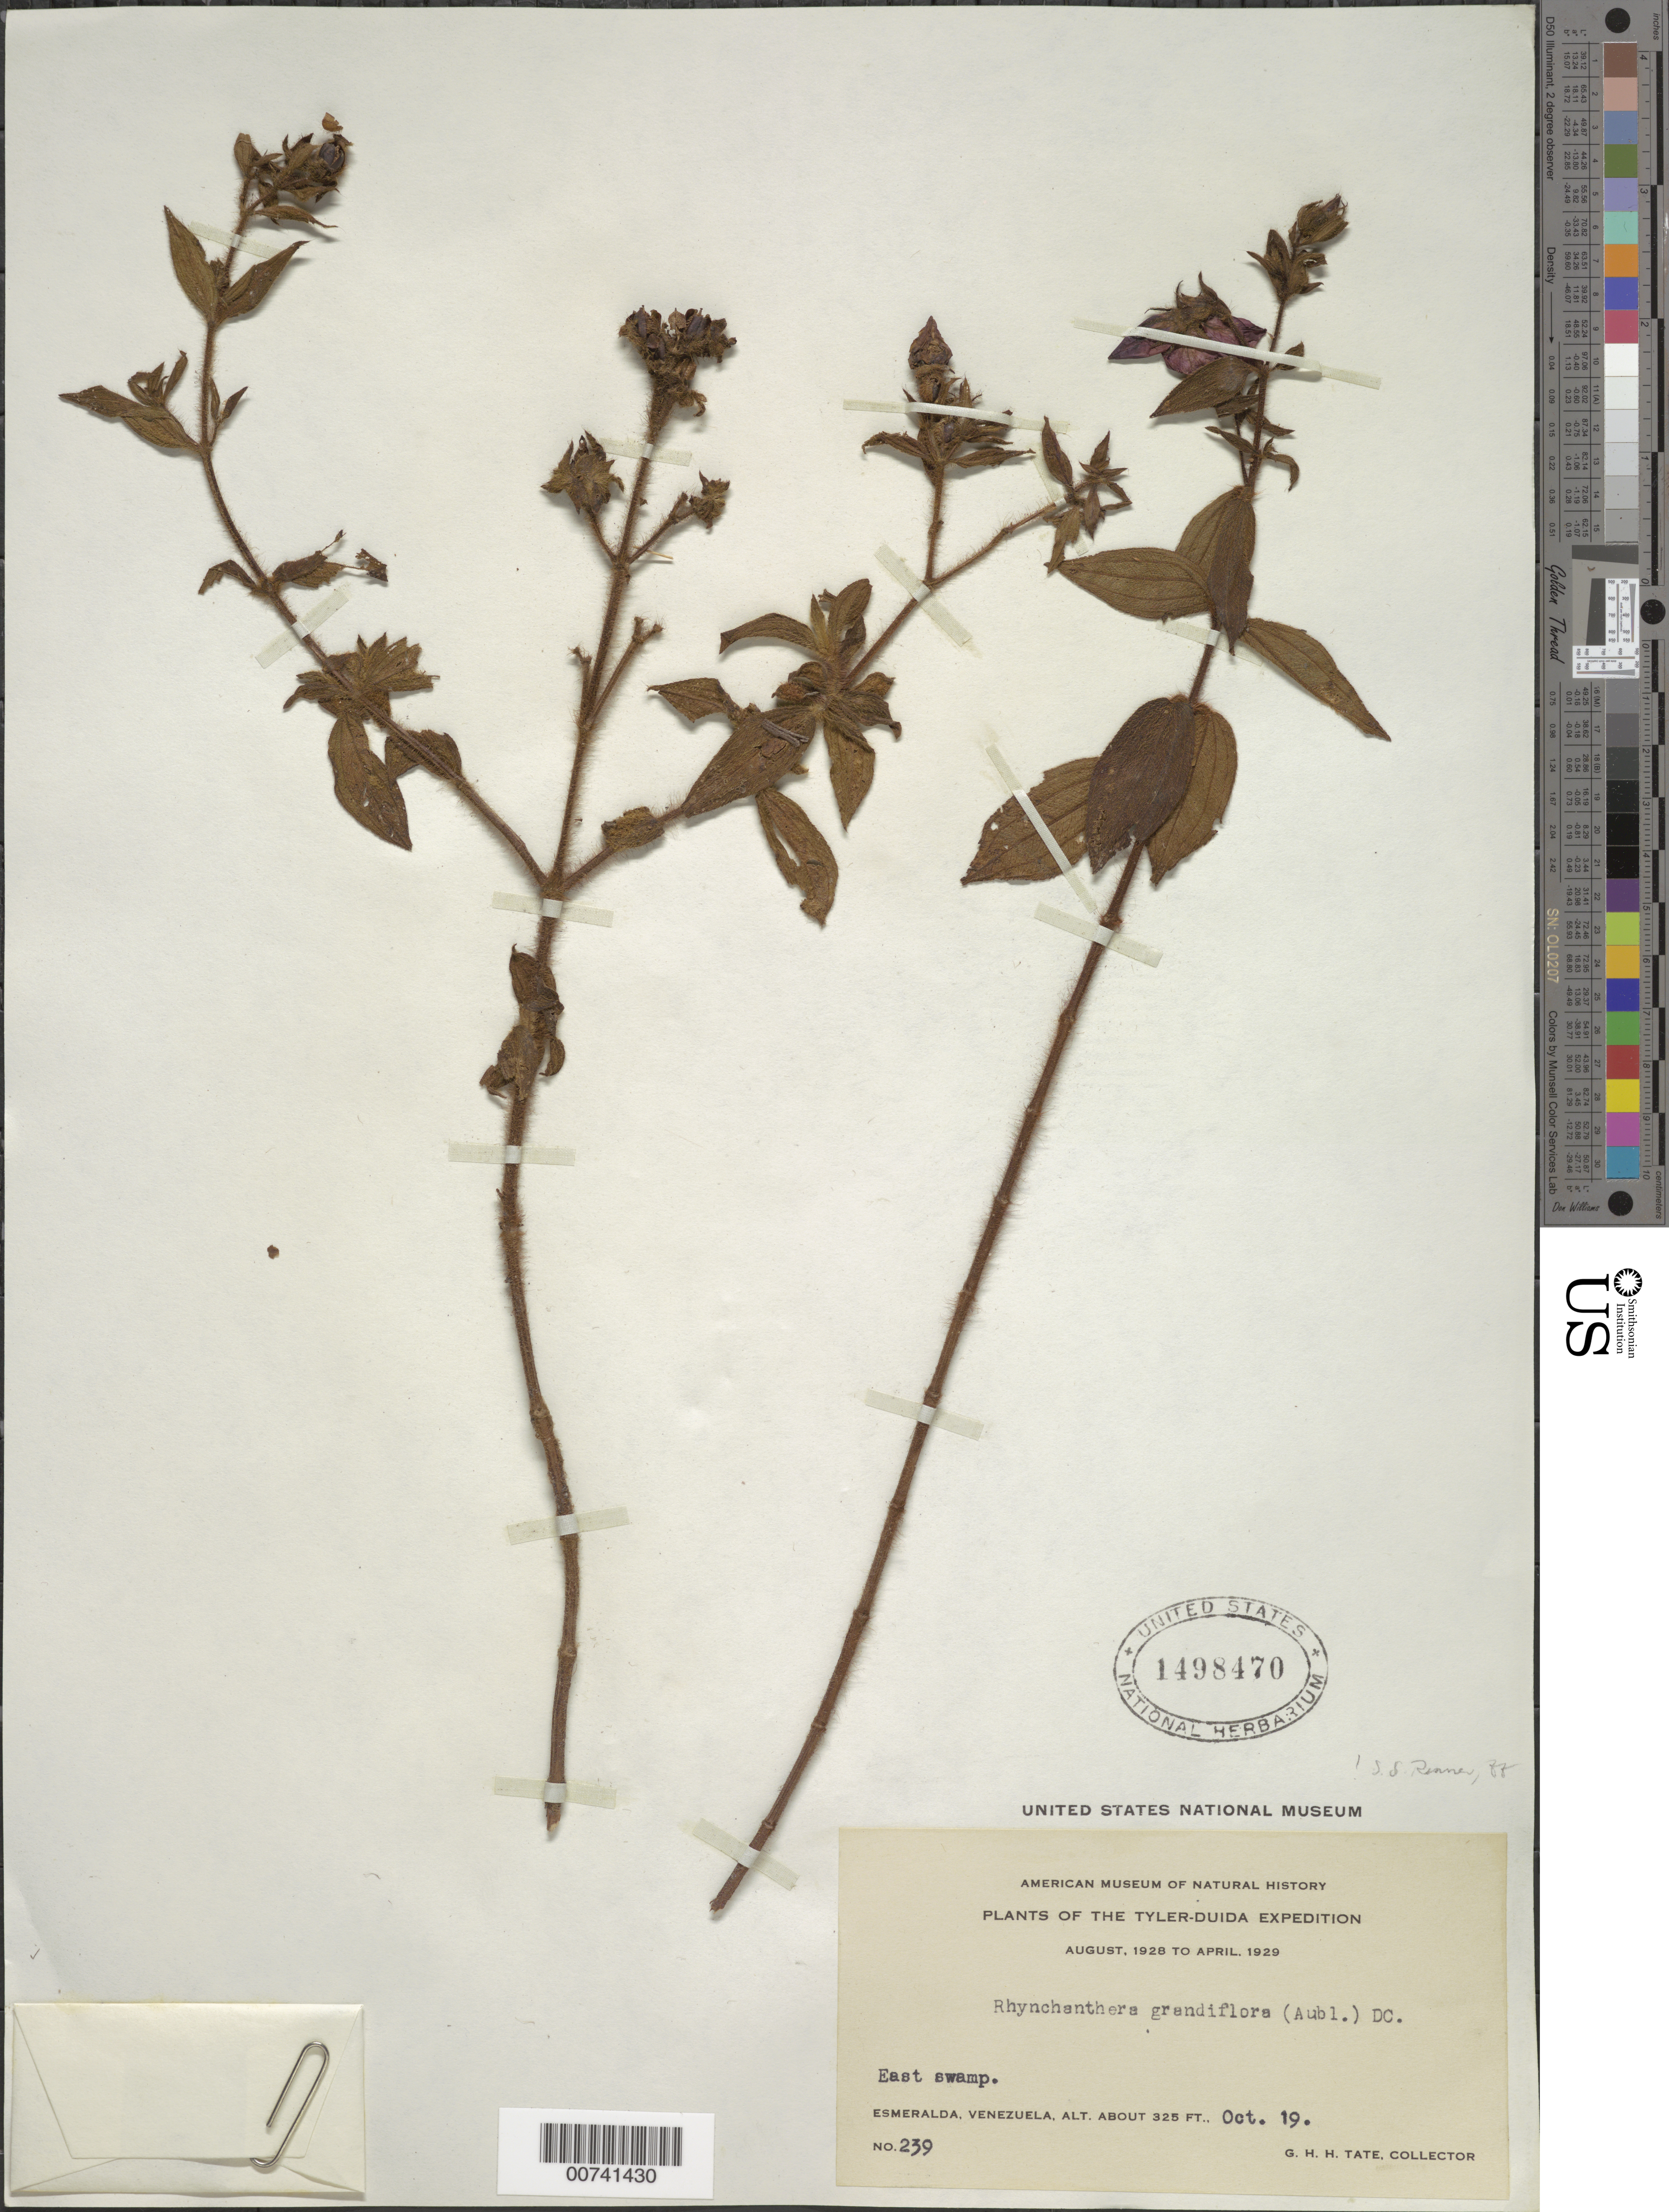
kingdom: Plantae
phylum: Tracheophyta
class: Magnoliopsida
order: Myrtales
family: Melastomataceae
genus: Rhynchanthera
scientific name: Rhynchanthera grandiflora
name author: (Aubl.) DC.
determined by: Renner, S. S.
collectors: G. H. H.Tate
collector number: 239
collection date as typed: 19-Oct-28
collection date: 1928-10-19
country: Venezuela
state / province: Amazonas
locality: Esmeralda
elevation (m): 99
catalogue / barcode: US 1498470